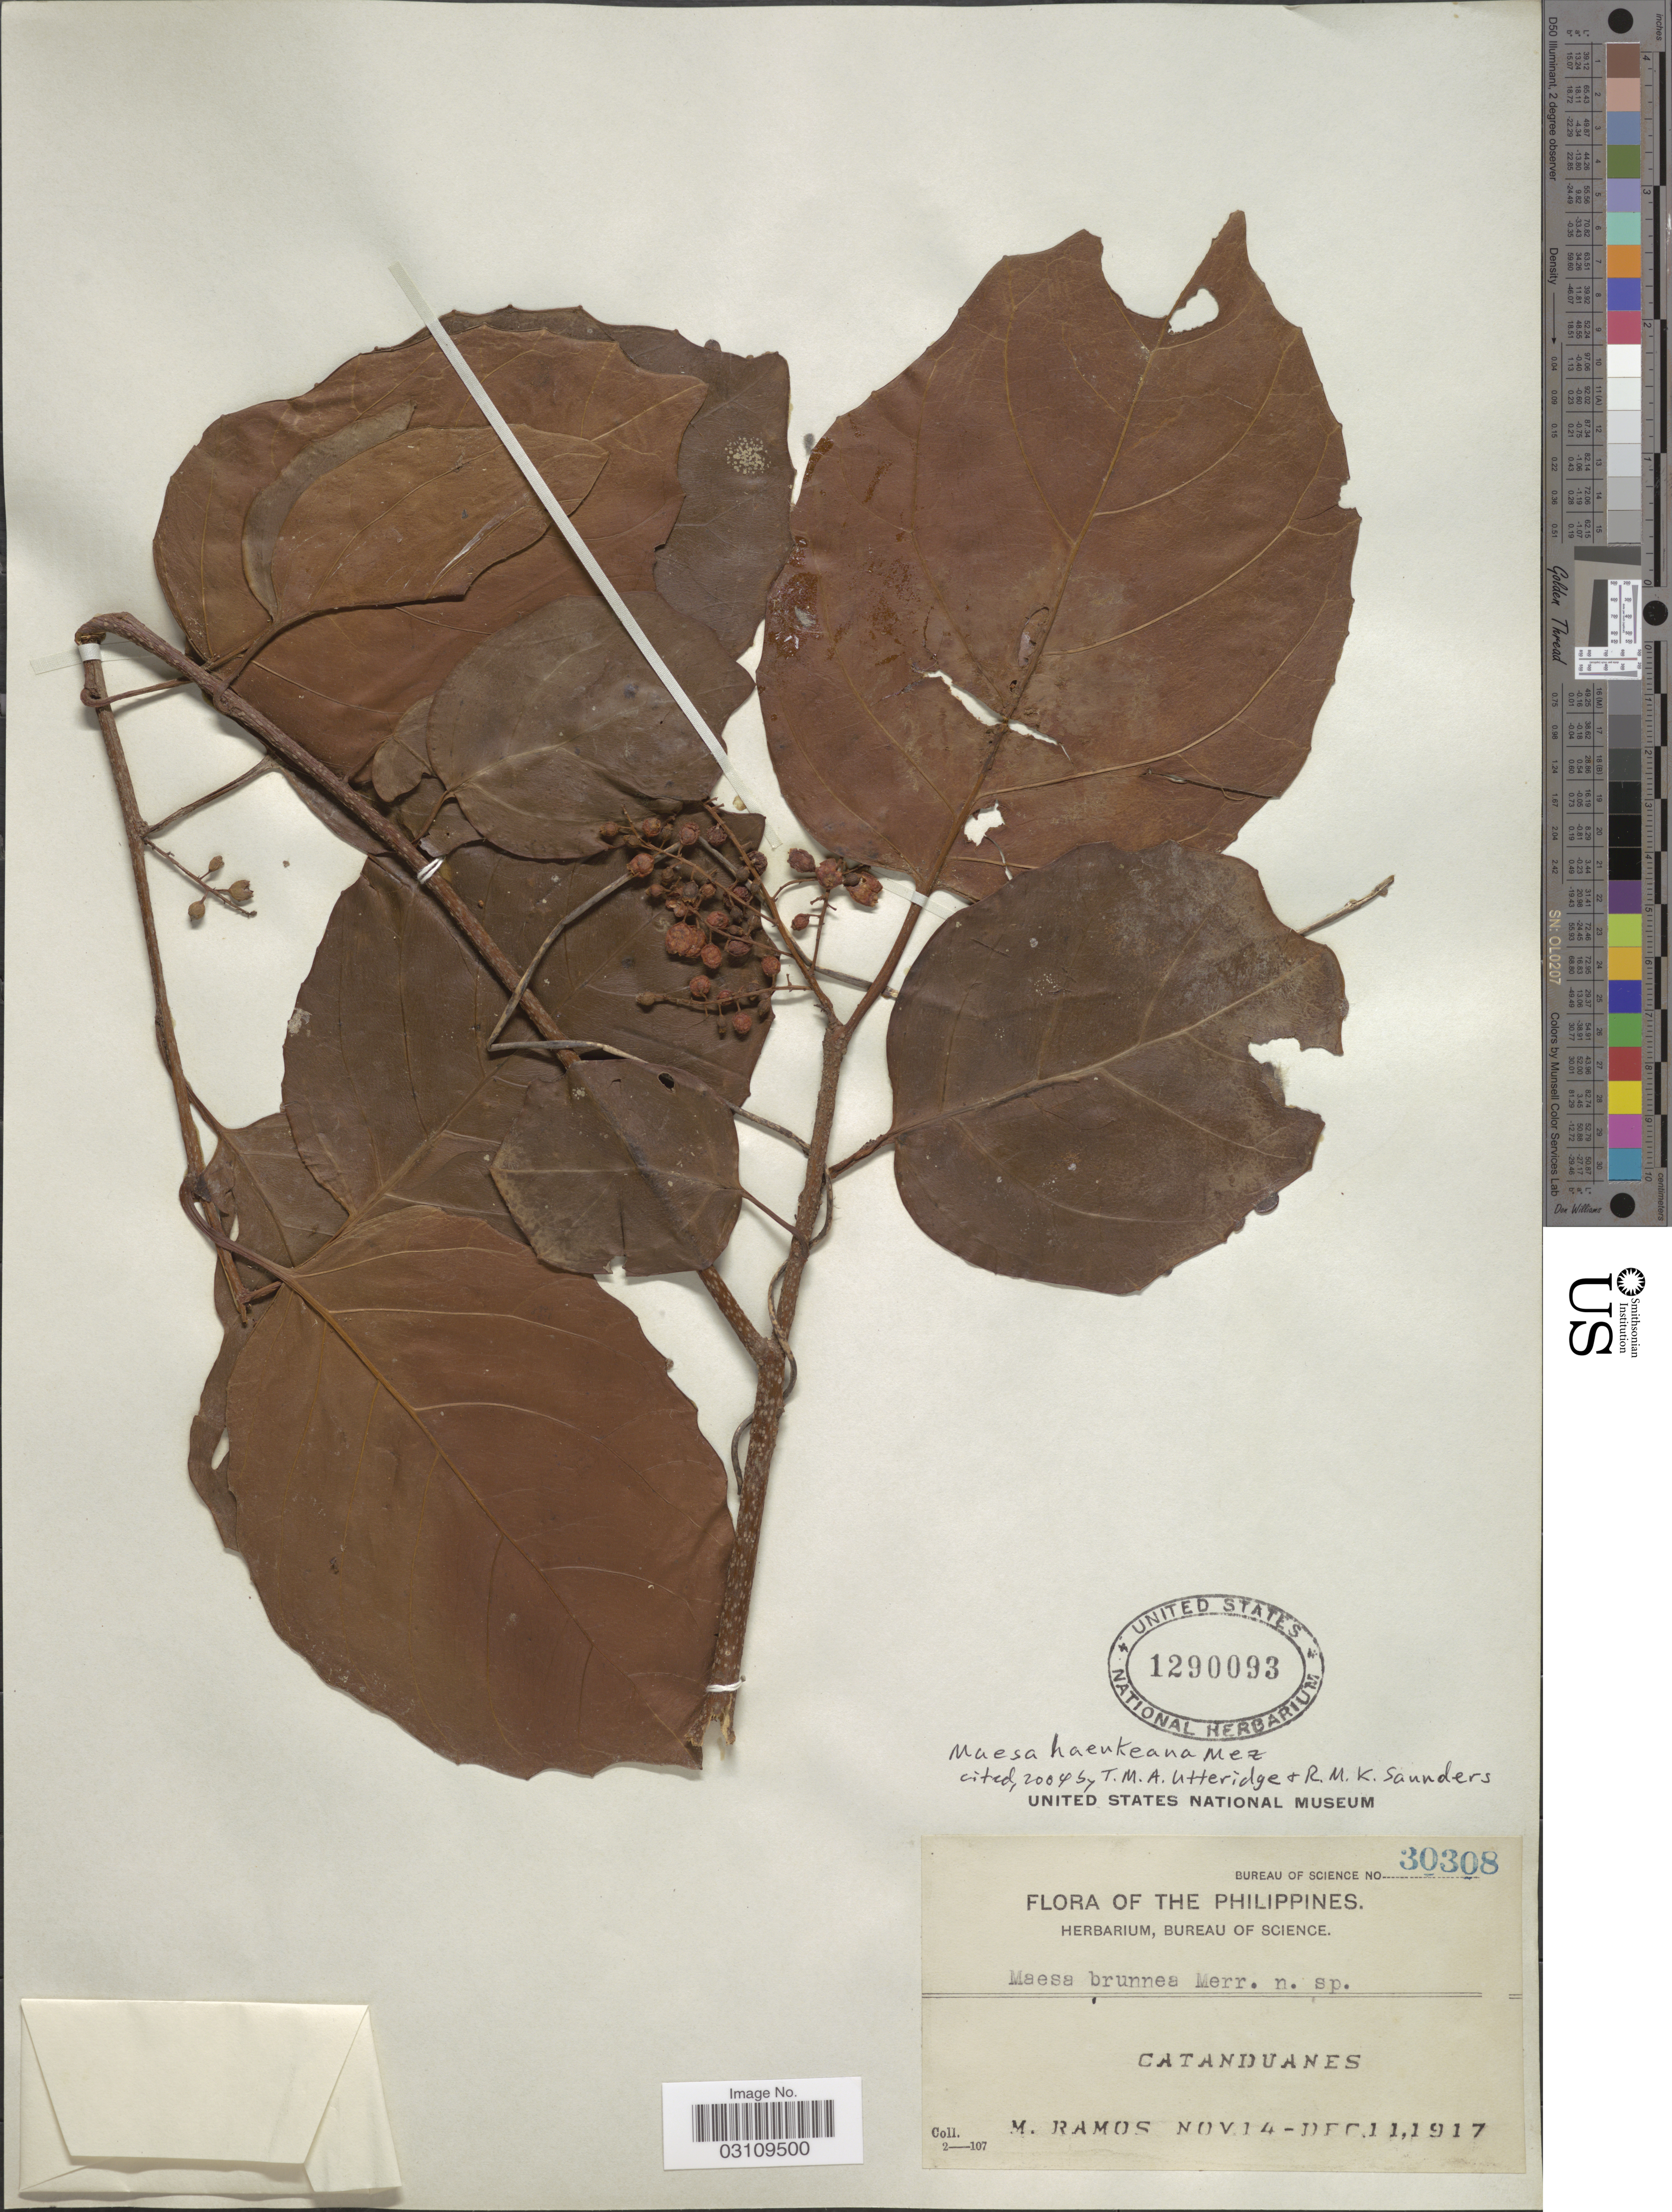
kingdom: Plantae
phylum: Tracheophyta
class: Magnoliopsida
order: Ericales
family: Primulaceae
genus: Maesa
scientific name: Maesa haenkeana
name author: Mez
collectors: M. Ramos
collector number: Bureau of Sciene 30308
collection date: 1917-11-14/1917-12-11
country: Philippines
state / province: Bicol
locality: Catanduanes.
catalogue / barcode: US 1290093